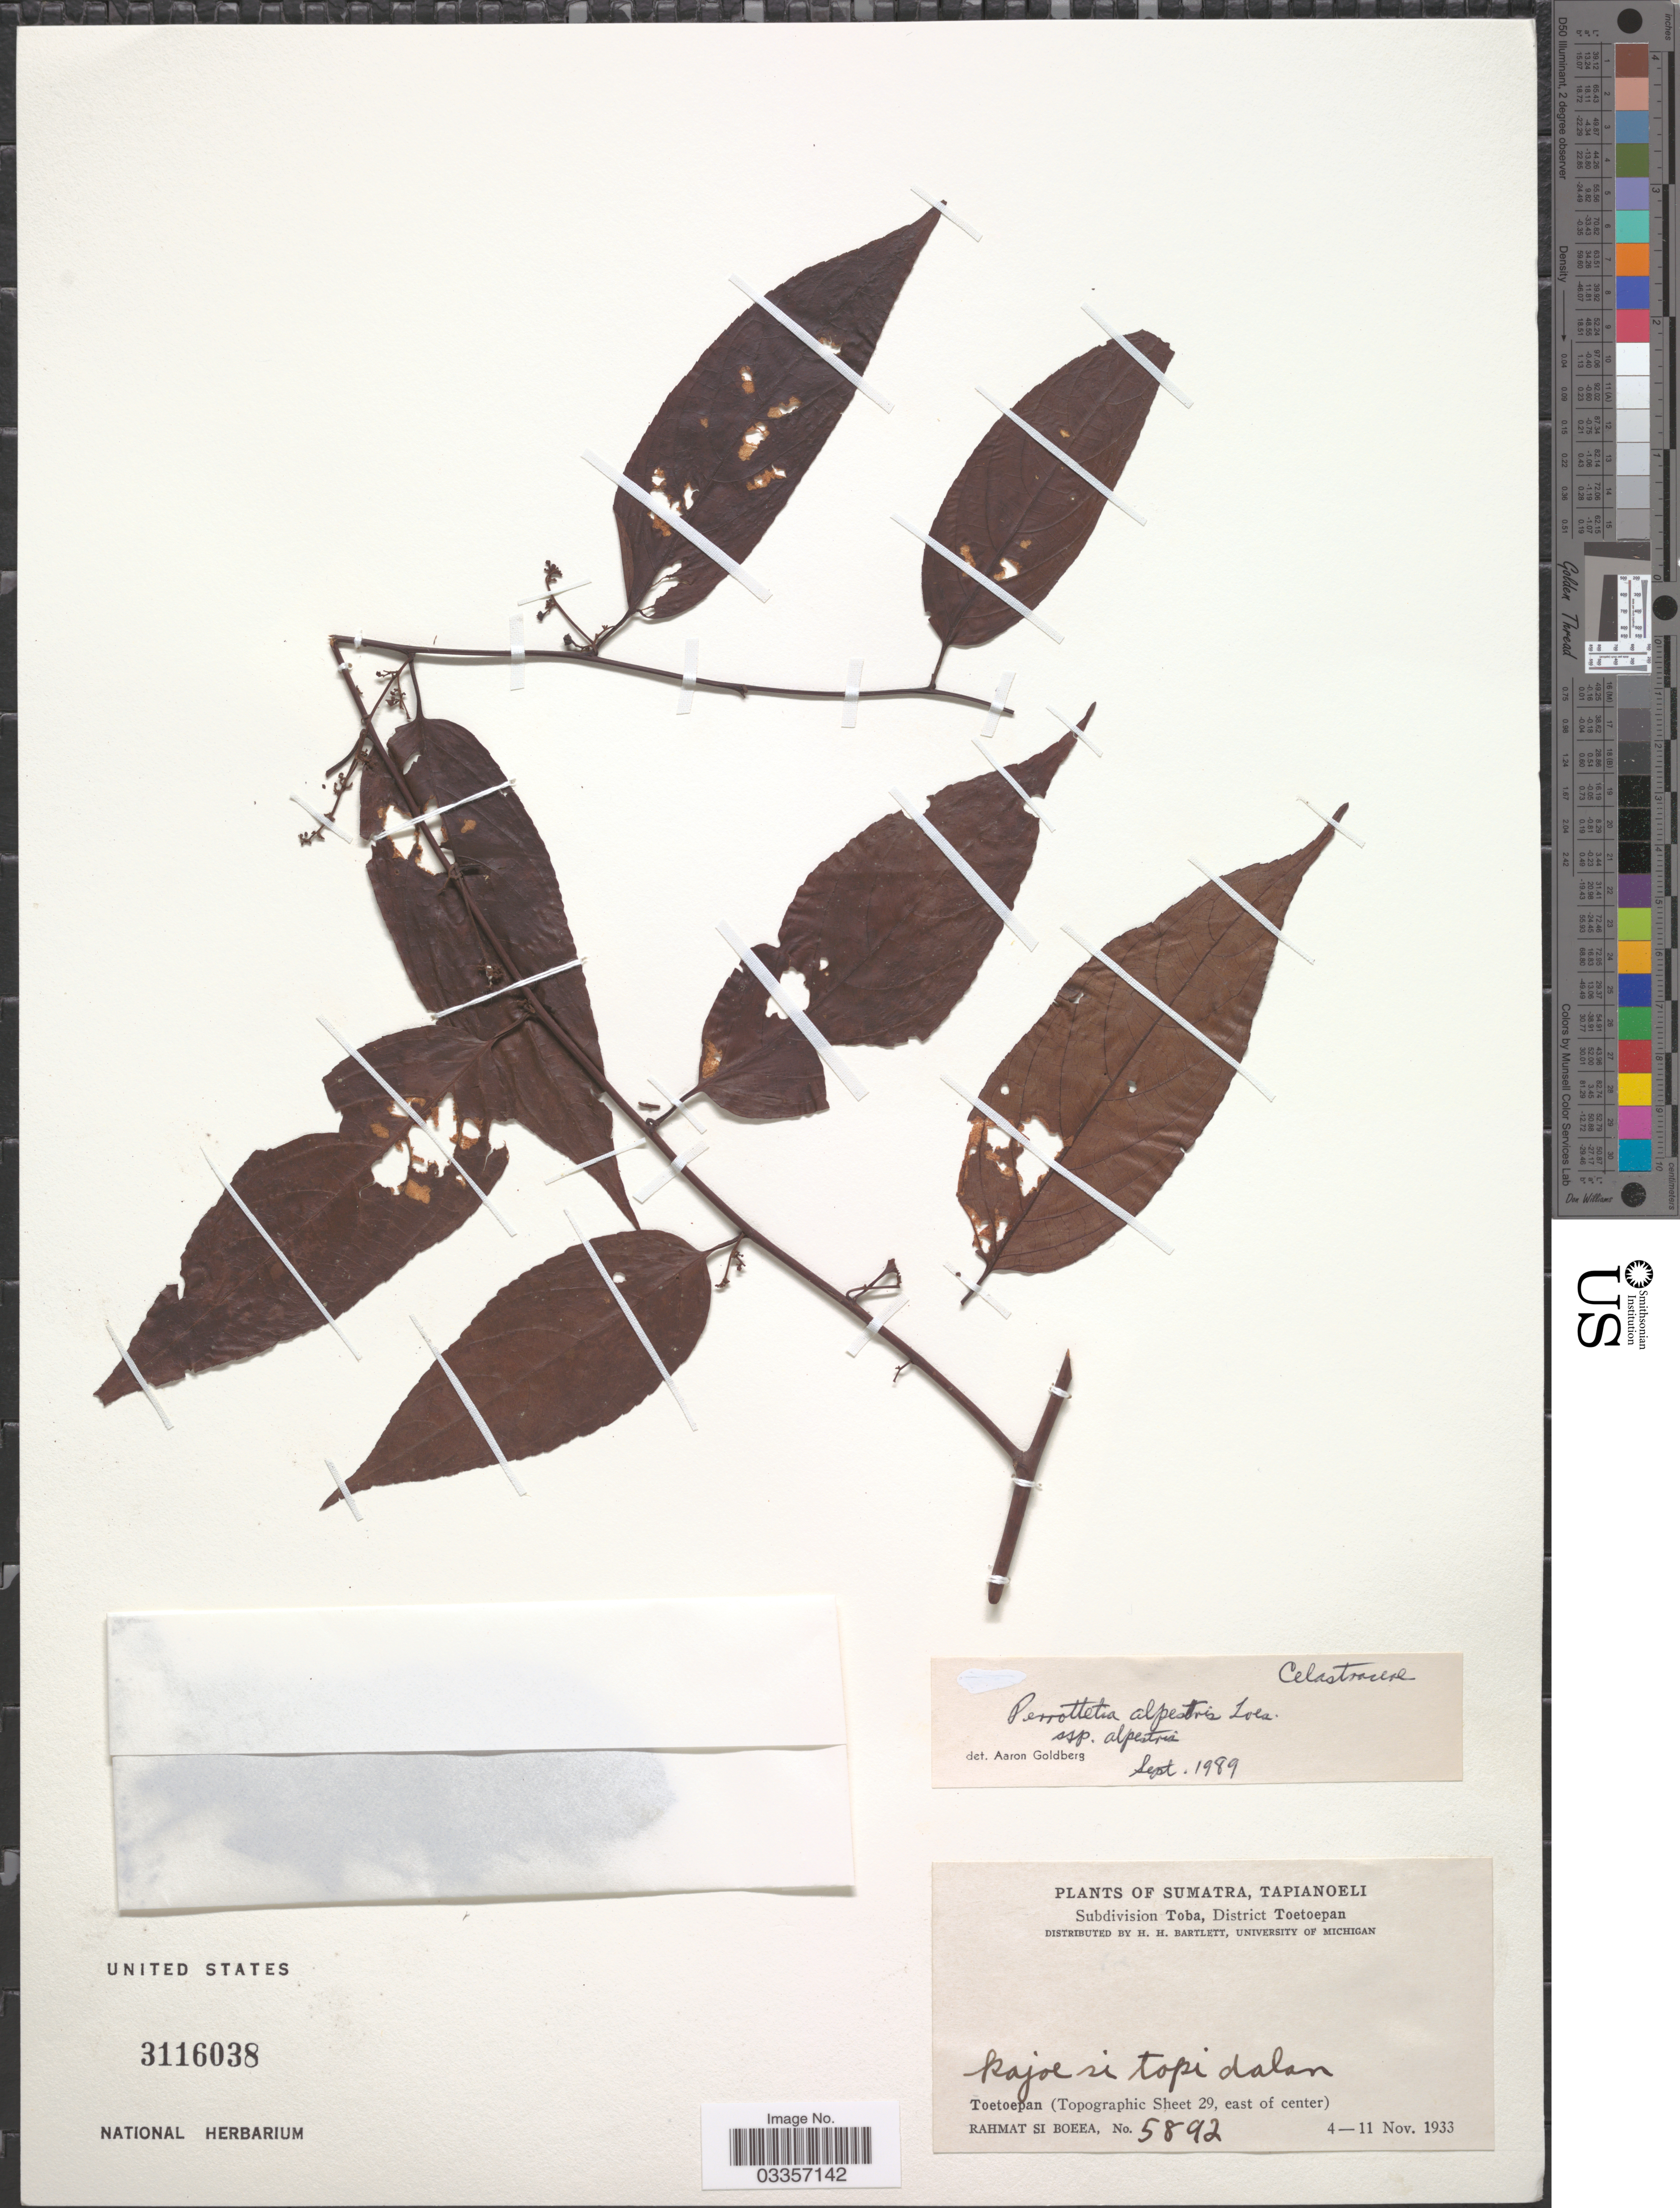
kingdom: Plantae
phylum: Tracheophyta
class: Magnoliopsida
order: Huerteales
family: Dipentodontaceae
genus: Perrottetia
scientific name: Perrottetia alpestris subsp. alpestris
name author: (Blume) Loes.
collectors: Rahmat Si Boeea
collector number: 5892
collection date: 1933-11-04/1934-11-11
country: Indonesia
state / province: Sumatra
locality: Tapianoeli, Subidvision Toba, Subdistrict Toetoepan, Toetoepan (Topographic Sheet 29, east of center).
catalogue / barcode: US 3116038